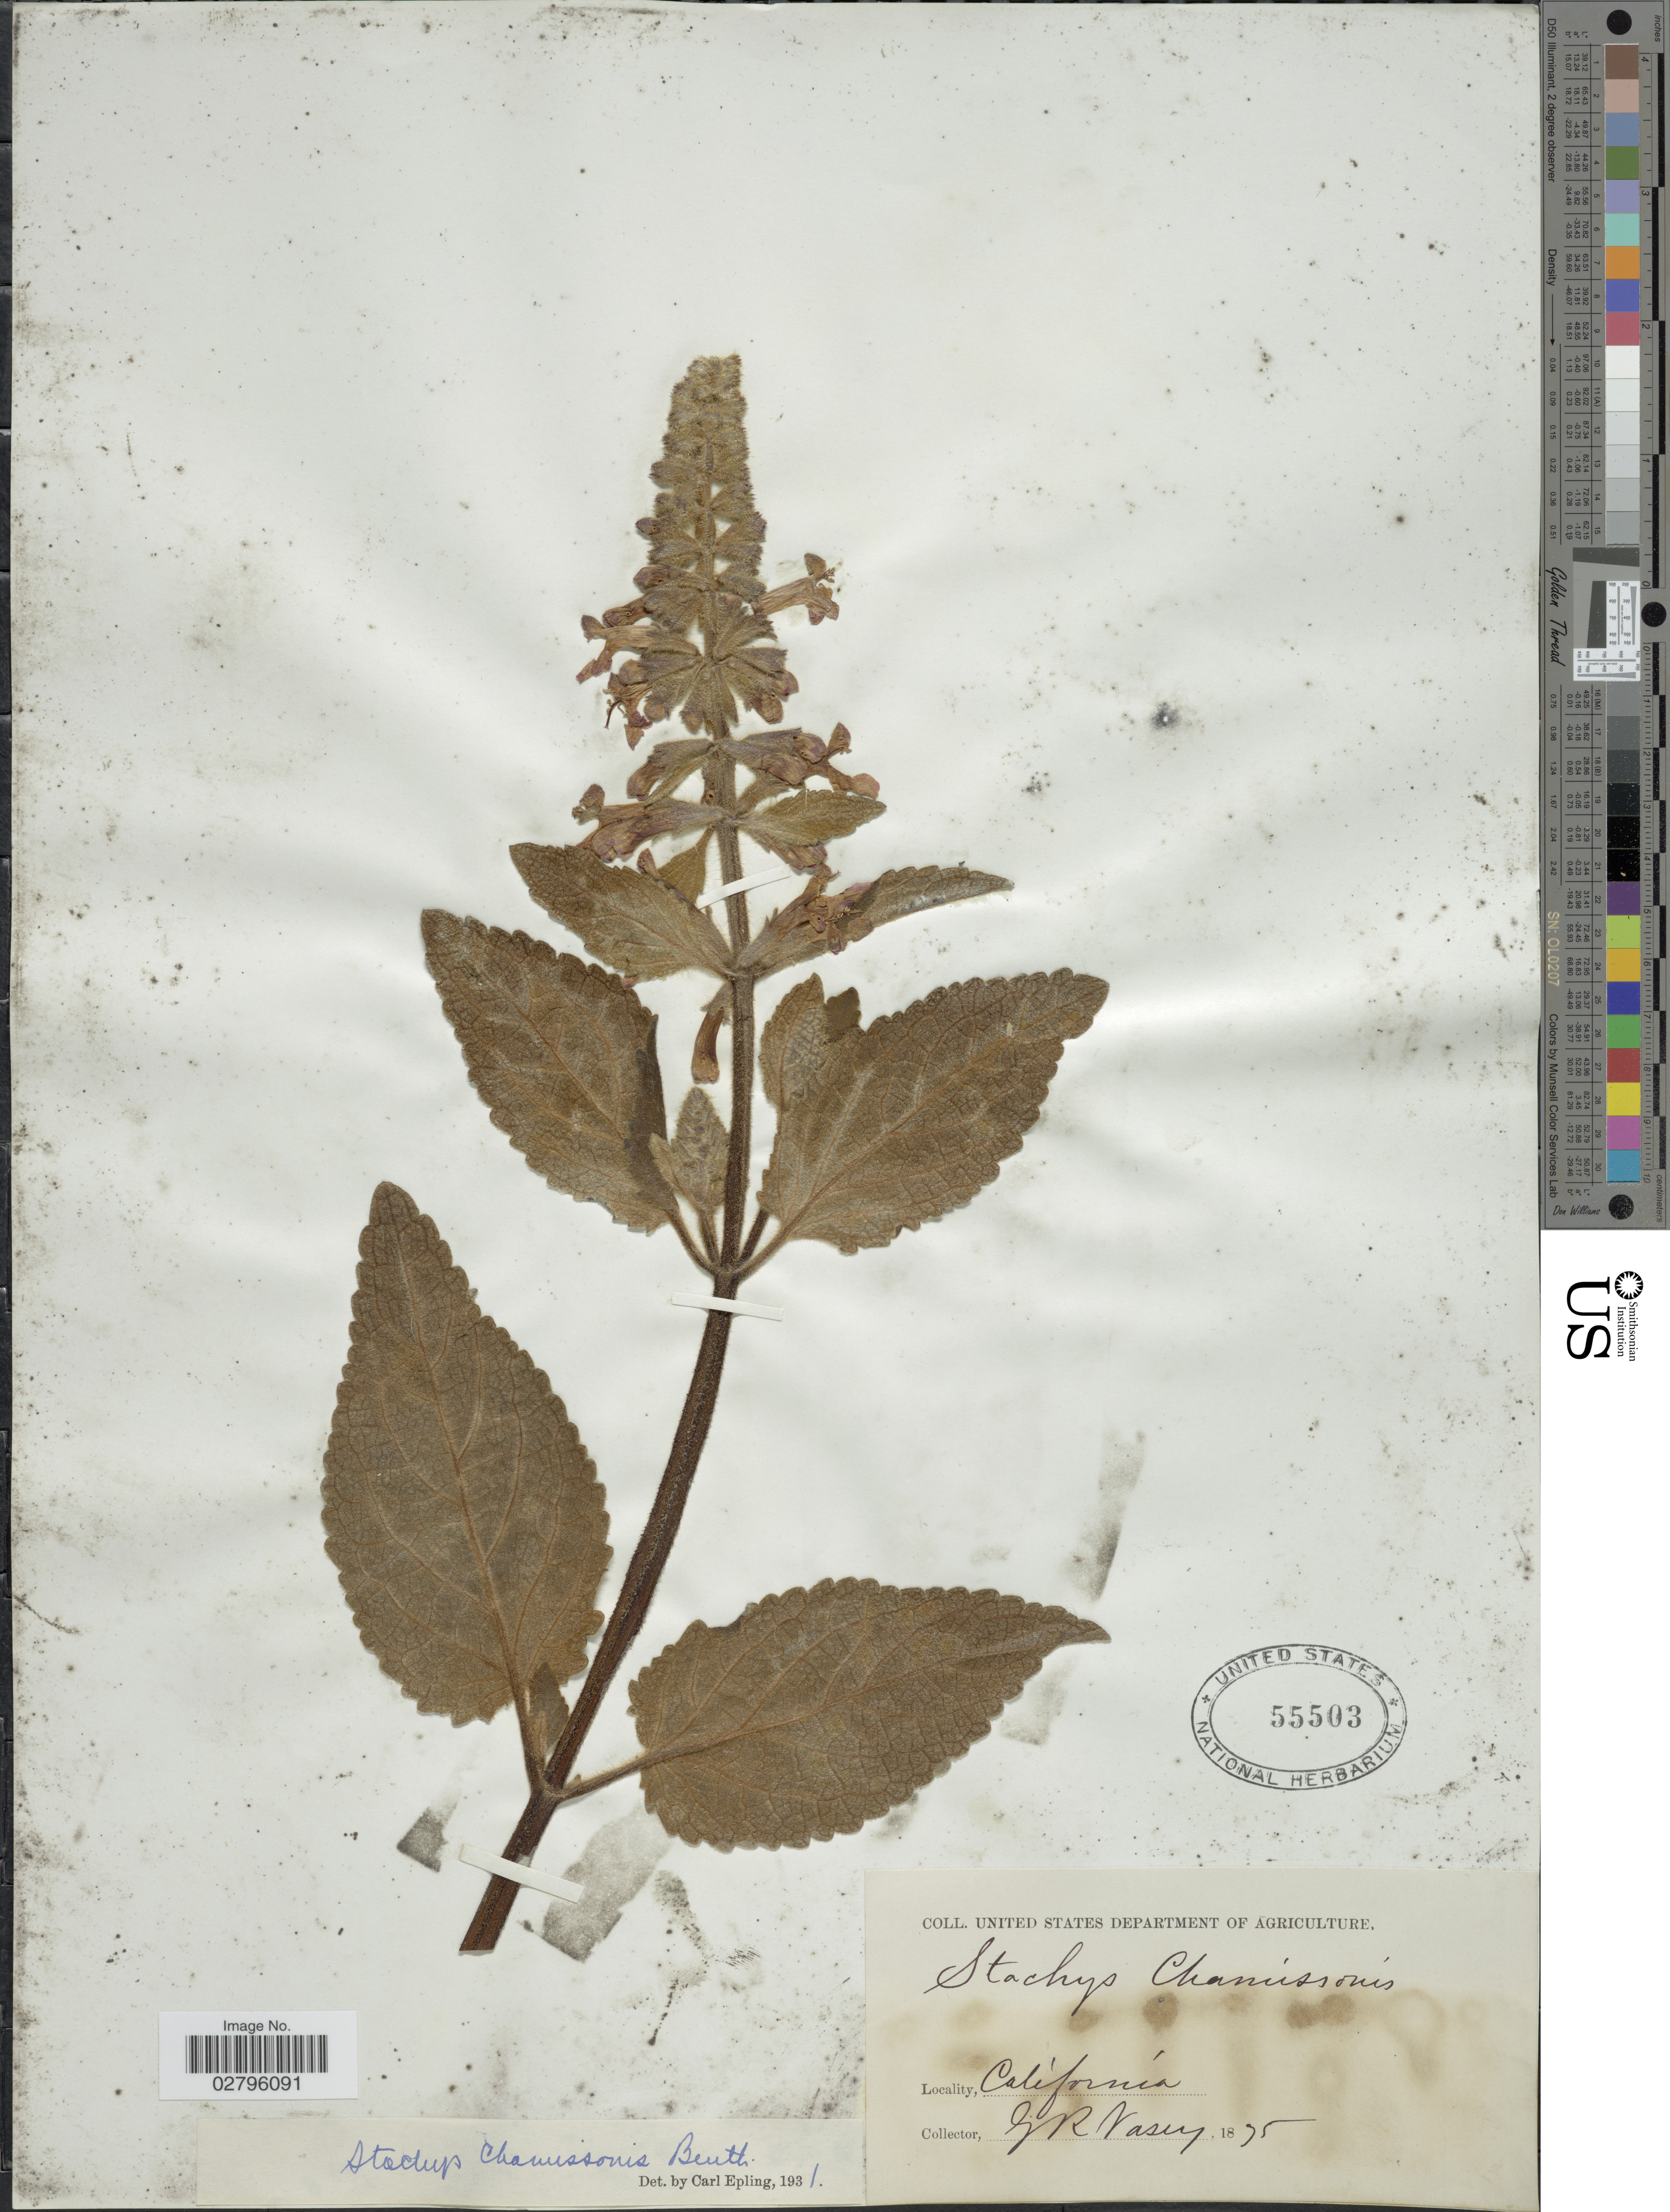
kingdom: Plantae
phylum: Tracheophyta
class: Magnoliopsida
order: Lamiales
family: Lamiaceae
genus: Stachys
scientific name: Stachys chamissonis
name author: Benth.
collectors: G. R. Vasey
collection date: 1875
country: United States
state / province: California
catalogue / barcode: US 55503